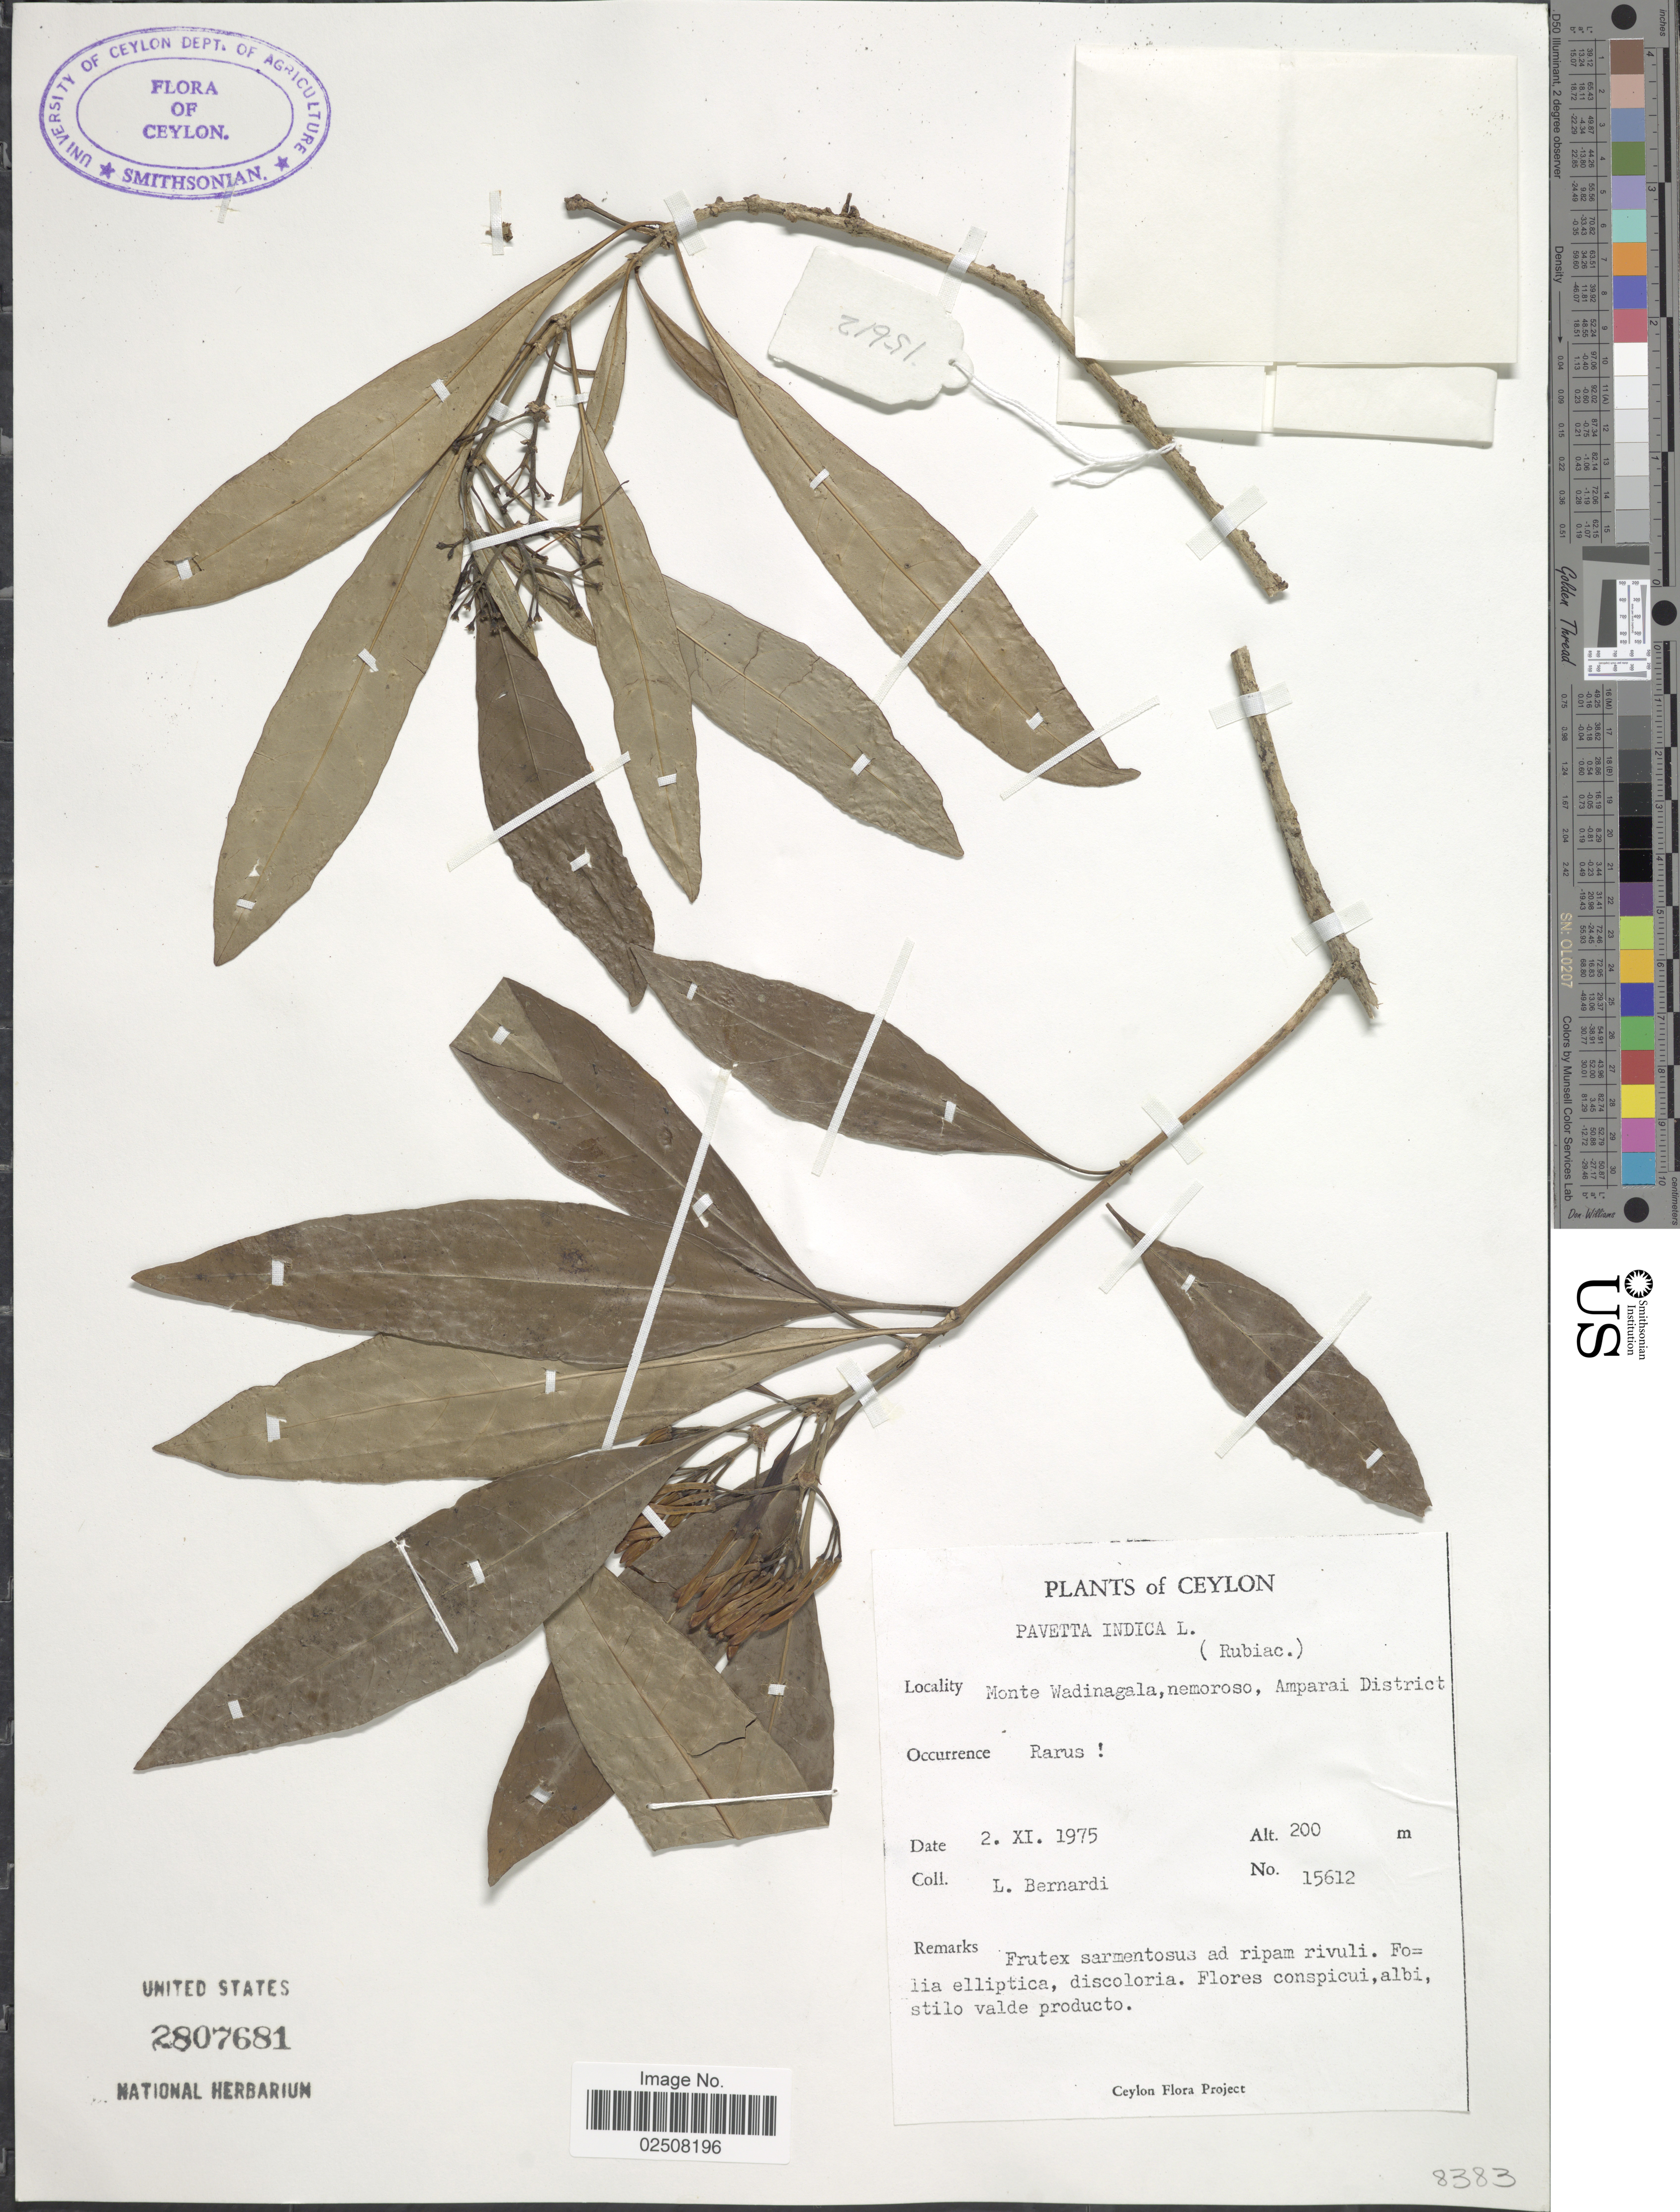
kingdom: Plantae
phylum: Tracheophyta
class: Magnoliopsida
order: Gentianales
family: Rubiaceae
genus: Pavetta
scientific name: Pavetta indica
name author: L.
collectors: L. Bernardi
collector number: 15612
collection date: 1975-11-02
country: Sri Lanka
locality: Ceylon, Monte Wadinagala, nemoroso, Amparai District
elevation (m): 200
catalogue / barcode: US 2807681